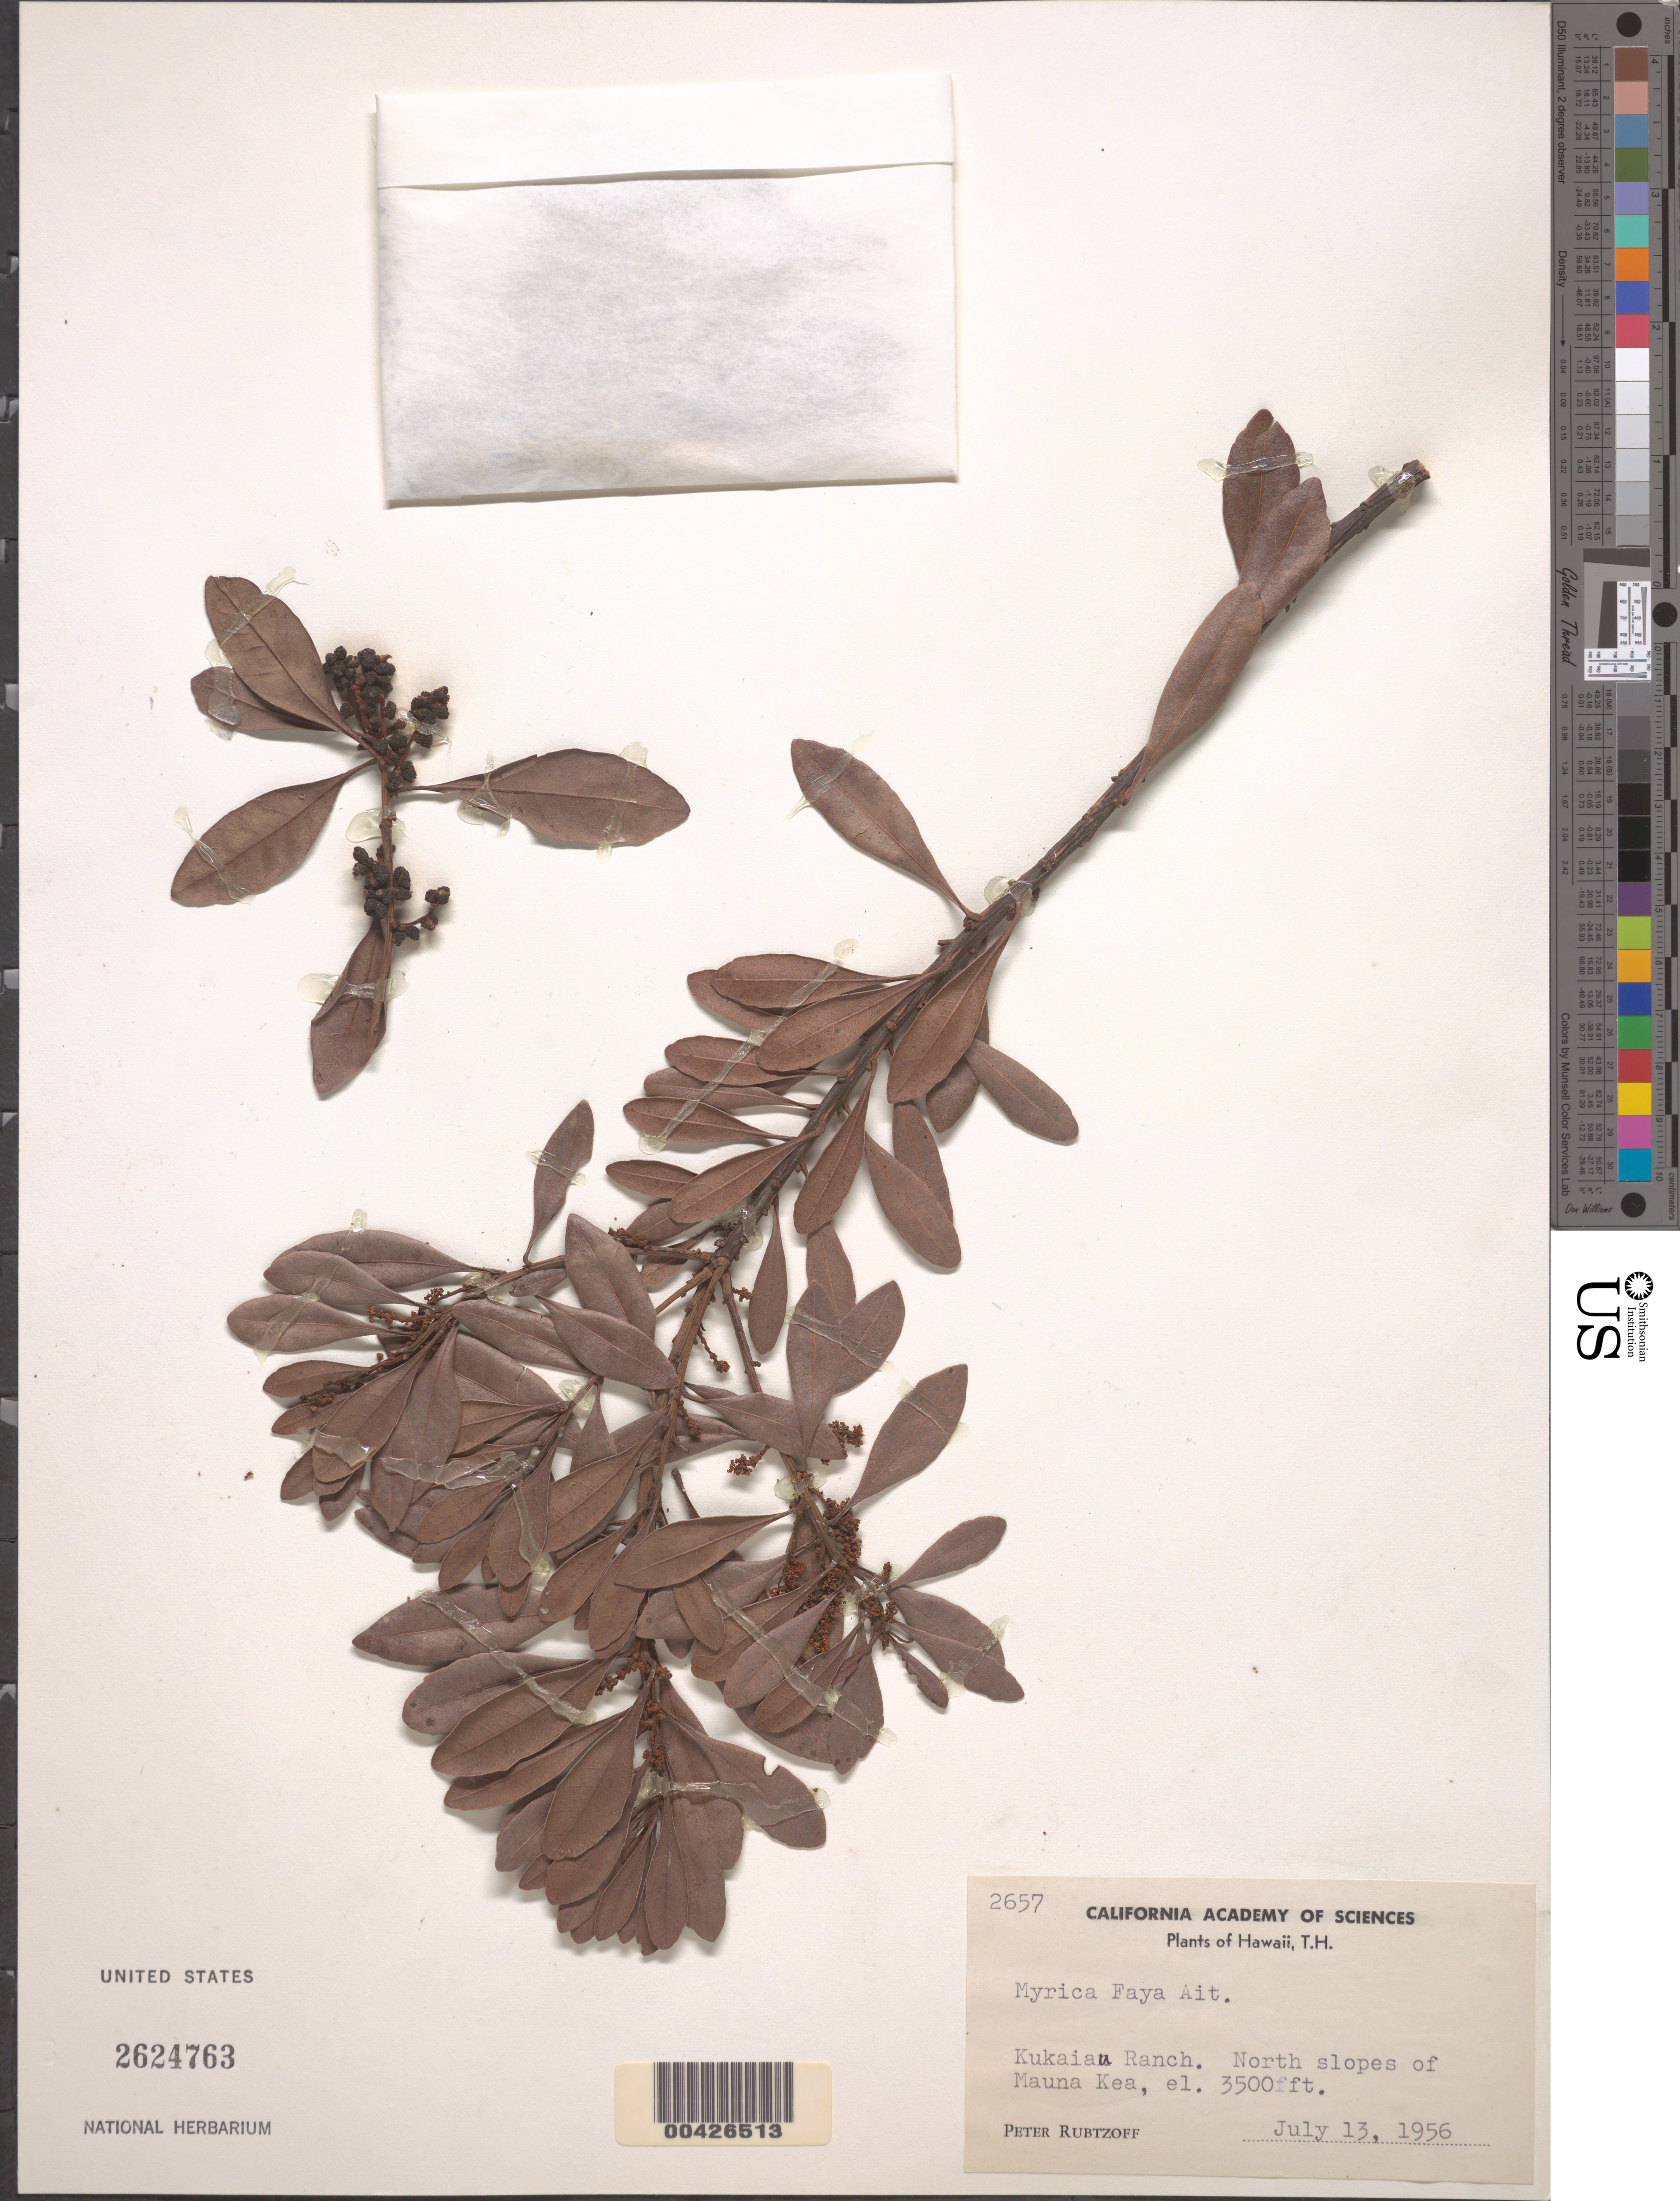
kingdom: Plantae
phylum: Tracheophyta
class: Magnoliopsida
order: Fagales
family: Myricaceae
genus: Morella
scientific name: Morella faya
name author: (Aiton) Wilbur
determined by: Wagner, W. L., (BOT), Smithsonian Institution - National Museum of Natural History (UNITED STATES)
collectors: P. Rubtzoff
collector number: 2657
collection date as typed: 13 Jul 1956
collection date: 1956-07-13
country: United States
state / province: Hawaii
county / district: Hawaii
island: Hawaii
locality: Kukaiau Ranch. North slopes of Mauna Kea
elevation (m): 11483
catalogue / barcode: US 2624763